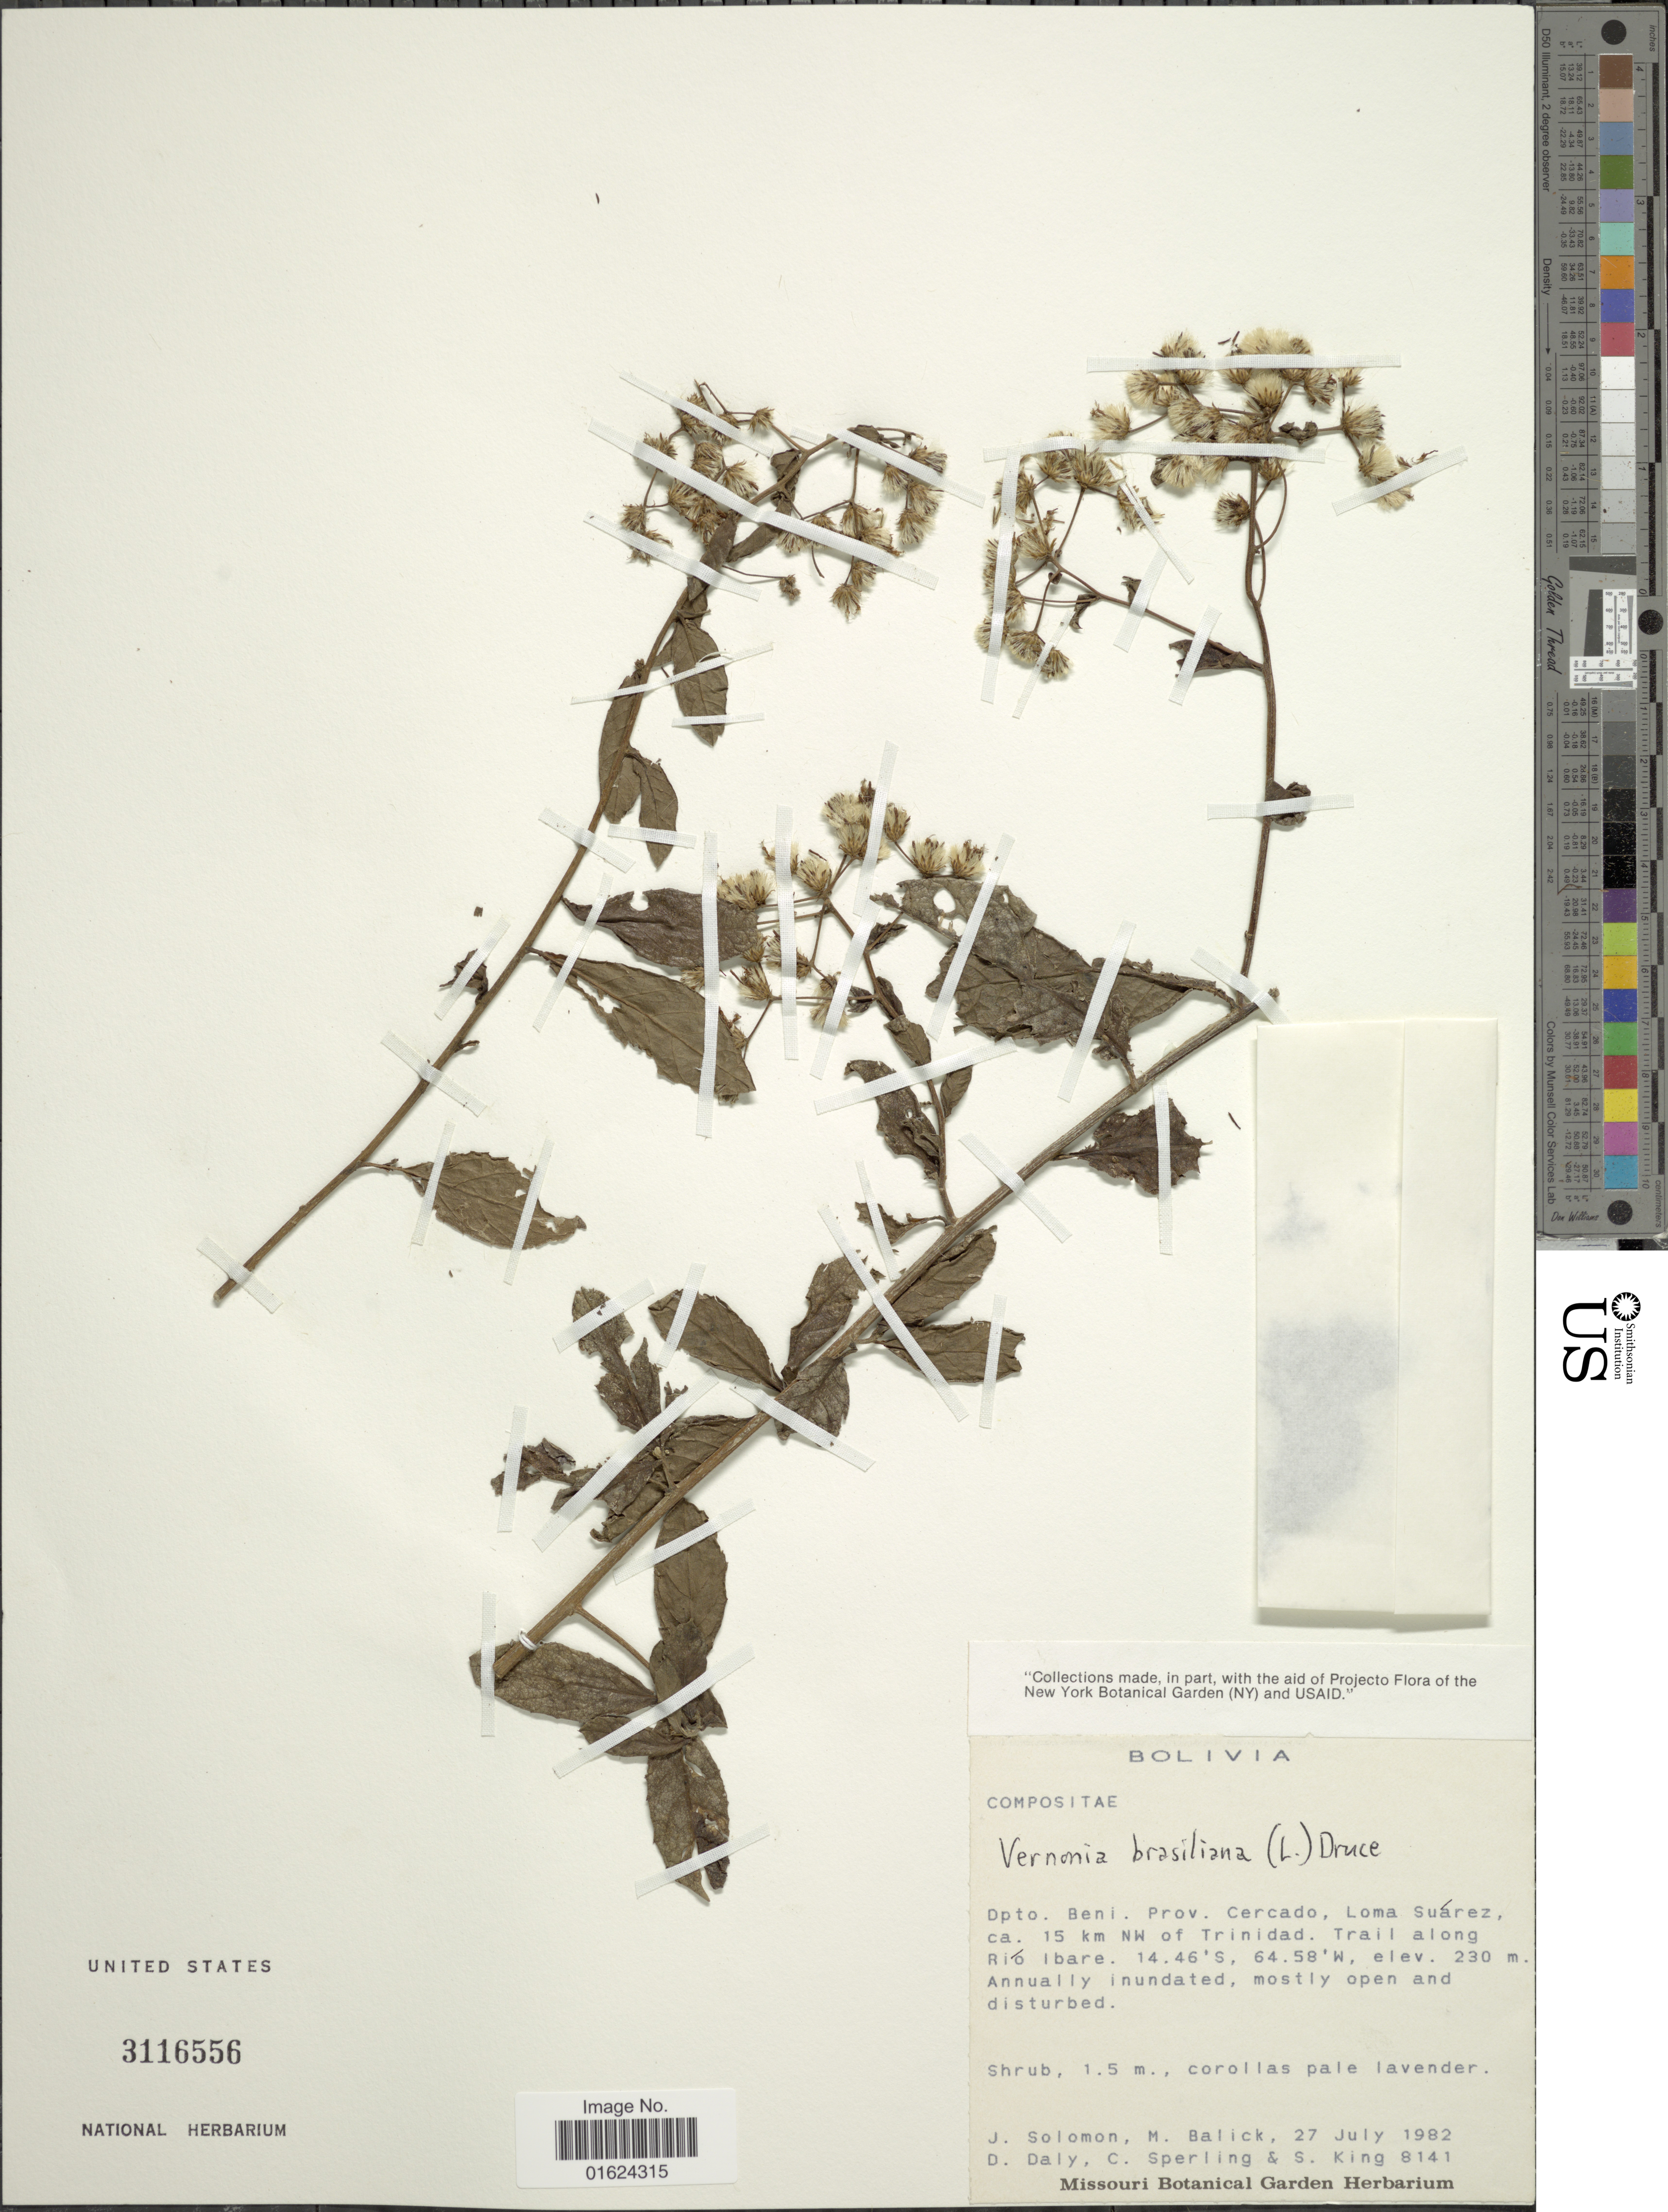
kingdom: Plantae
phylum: Tracheophyta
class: Magnoliopsida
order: Asterales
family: Asteraceae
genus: Vernonia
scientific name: Vernonia brasiliana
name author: (L.) Druce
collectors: J. Solomon, M. Balick, D. C. Daly, C. Sperling & S. King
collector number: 8141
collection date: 1982-07-27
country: Bolivia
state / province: Beni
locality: Dpto Beni. Prov. Cercado, Loma Suarez. ca. 15 km NW of Trinidad. Trail along Rio Ibare.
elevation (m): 230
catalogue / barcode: US 3116556